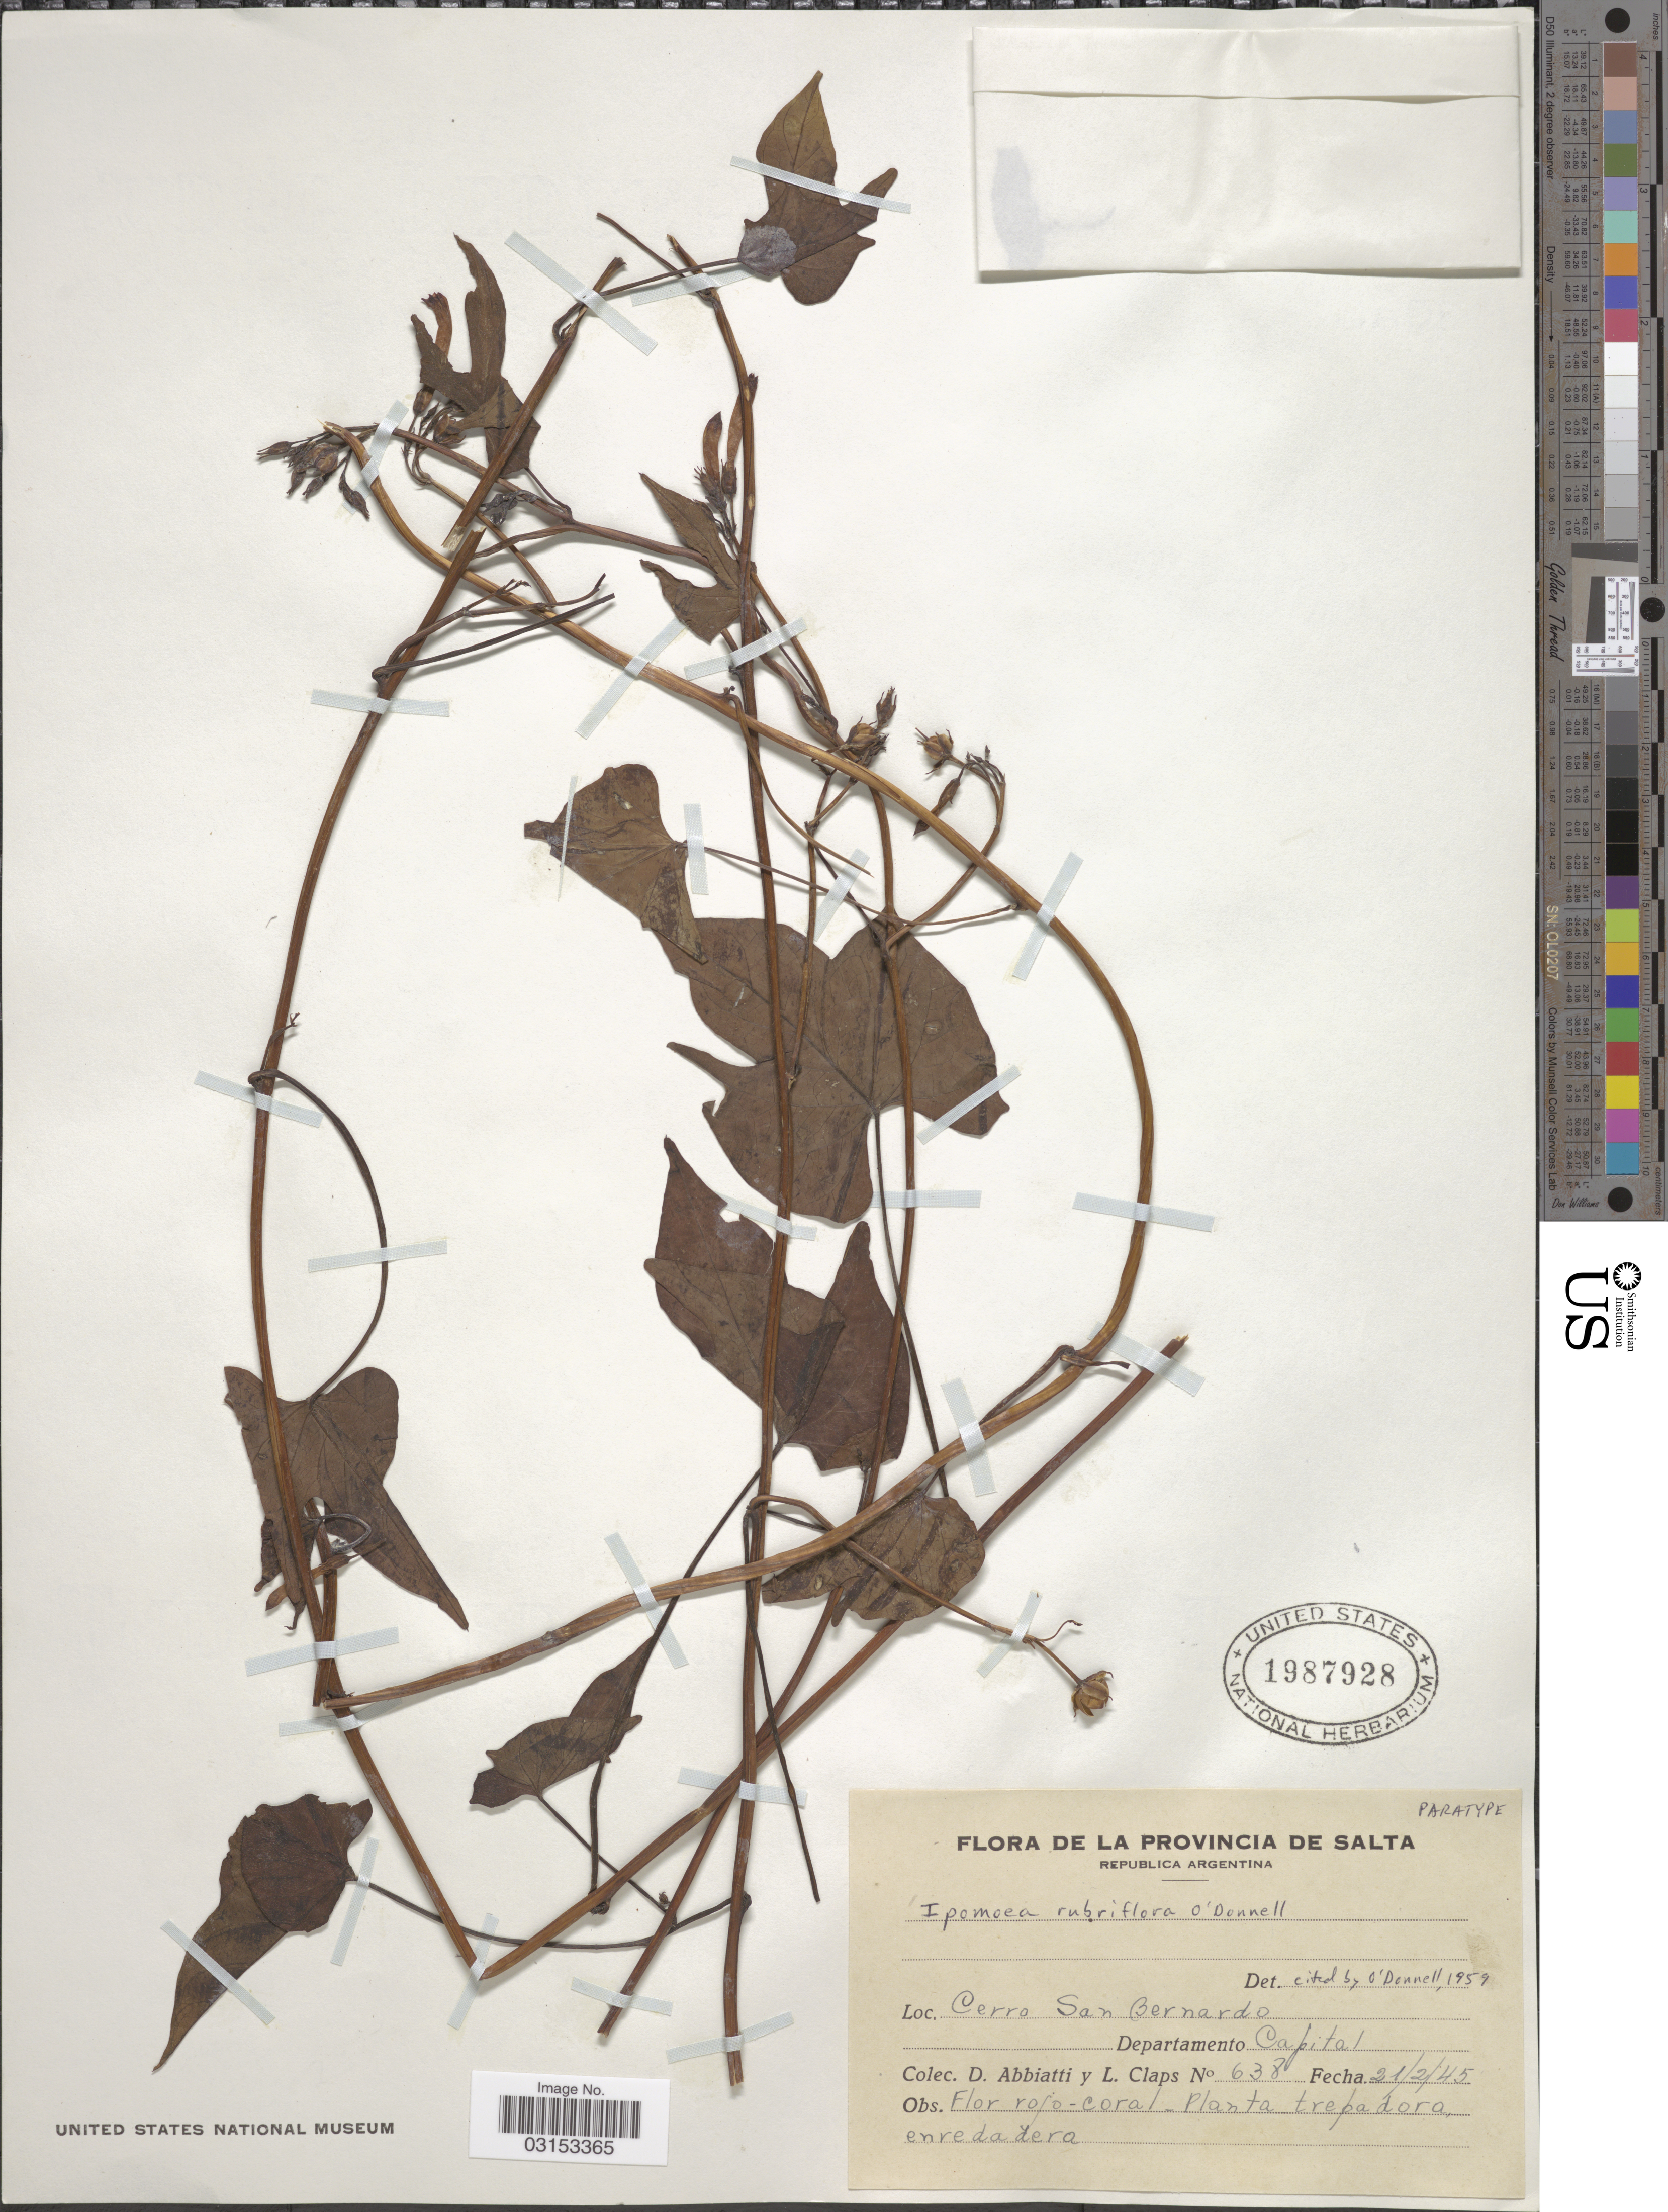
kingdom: Plantae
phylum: Tracheophyta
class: Magnoliopsida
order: Solanales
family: Convolvulaceae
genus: Ipomoea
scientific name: Ipomoea rubriflora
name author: O'Donell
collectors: D. Abbiatti & L. Claps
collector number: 638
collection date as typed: Transcribed d/m/y: 21/2/45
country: Argentina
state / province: Salta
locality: Cerro San Bernardo. Departamento Capital.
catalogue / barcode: US 1987928